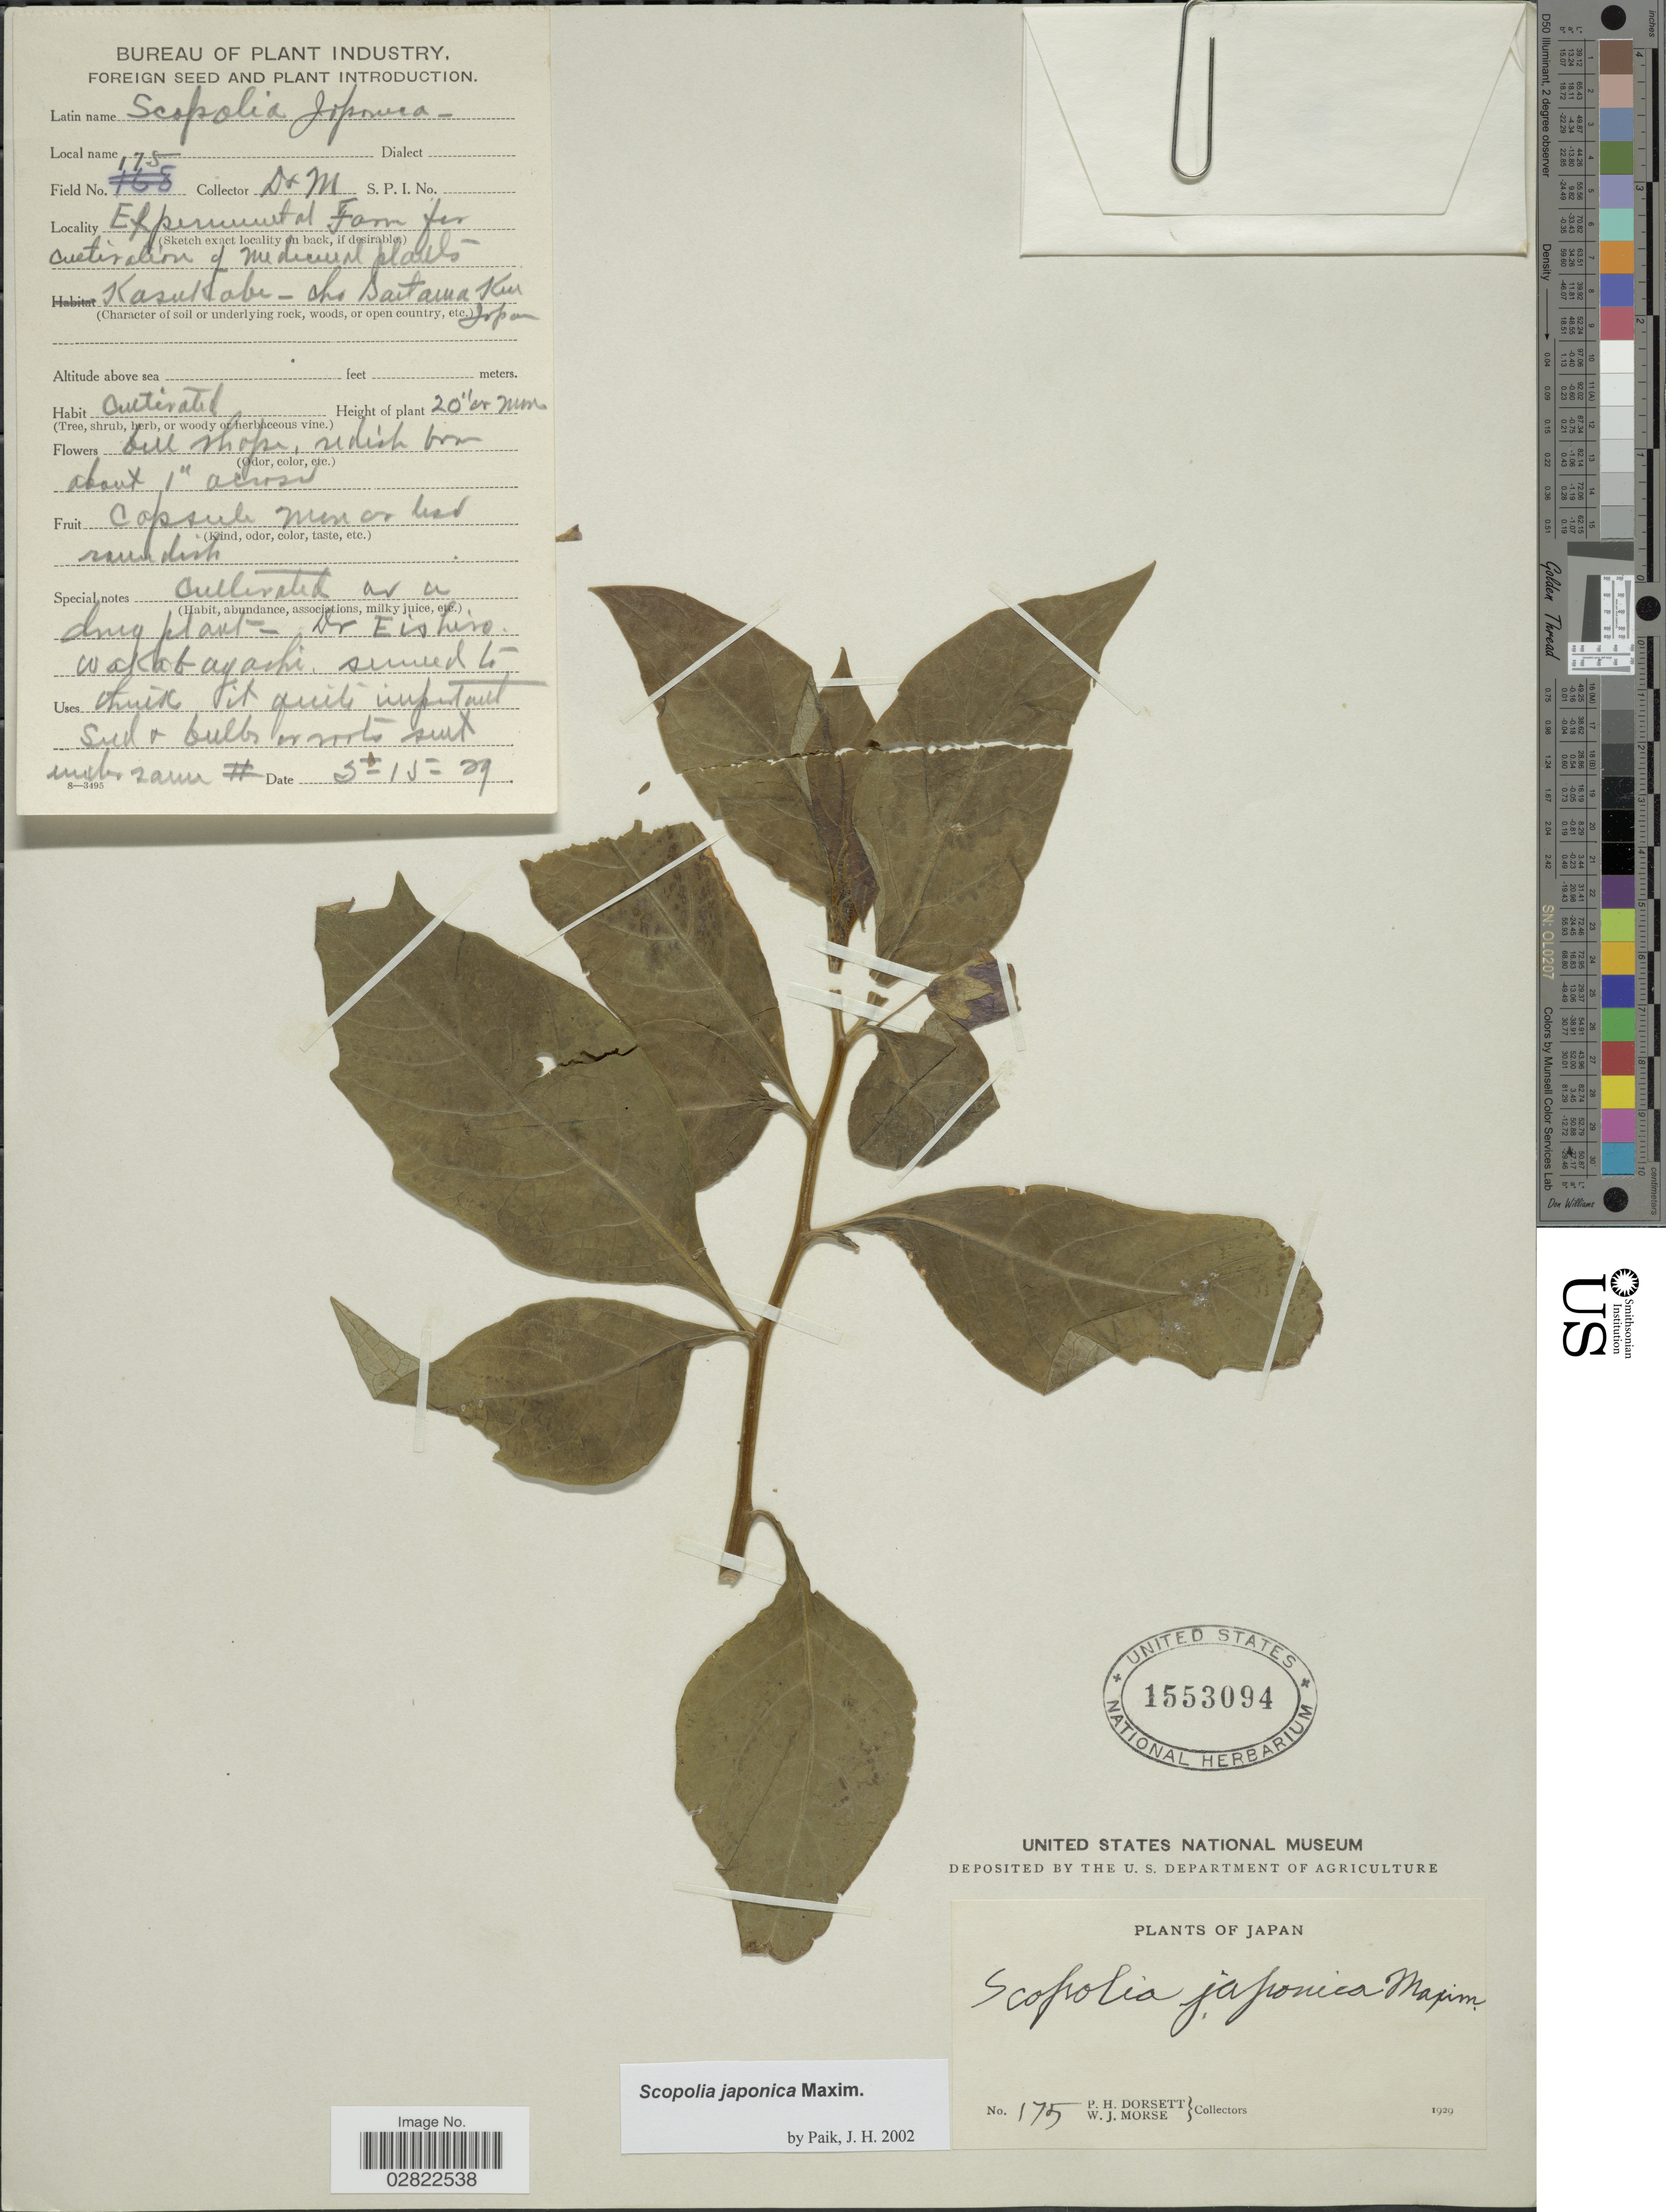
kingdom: Plantae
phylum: Tracheophyta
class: Magnoliopsida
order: Solanales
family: Solanaceae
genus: Scopolia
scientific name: Scopolia japonica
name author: Maxim.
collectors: P. H. Dorsett & W. J. Morse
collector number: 175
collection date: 1929-05-15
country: Japan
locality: Experimental Farm for cultivation of Medicinal plants, Kasukabe - cho Saitama kiri.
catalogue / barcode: US 1553094